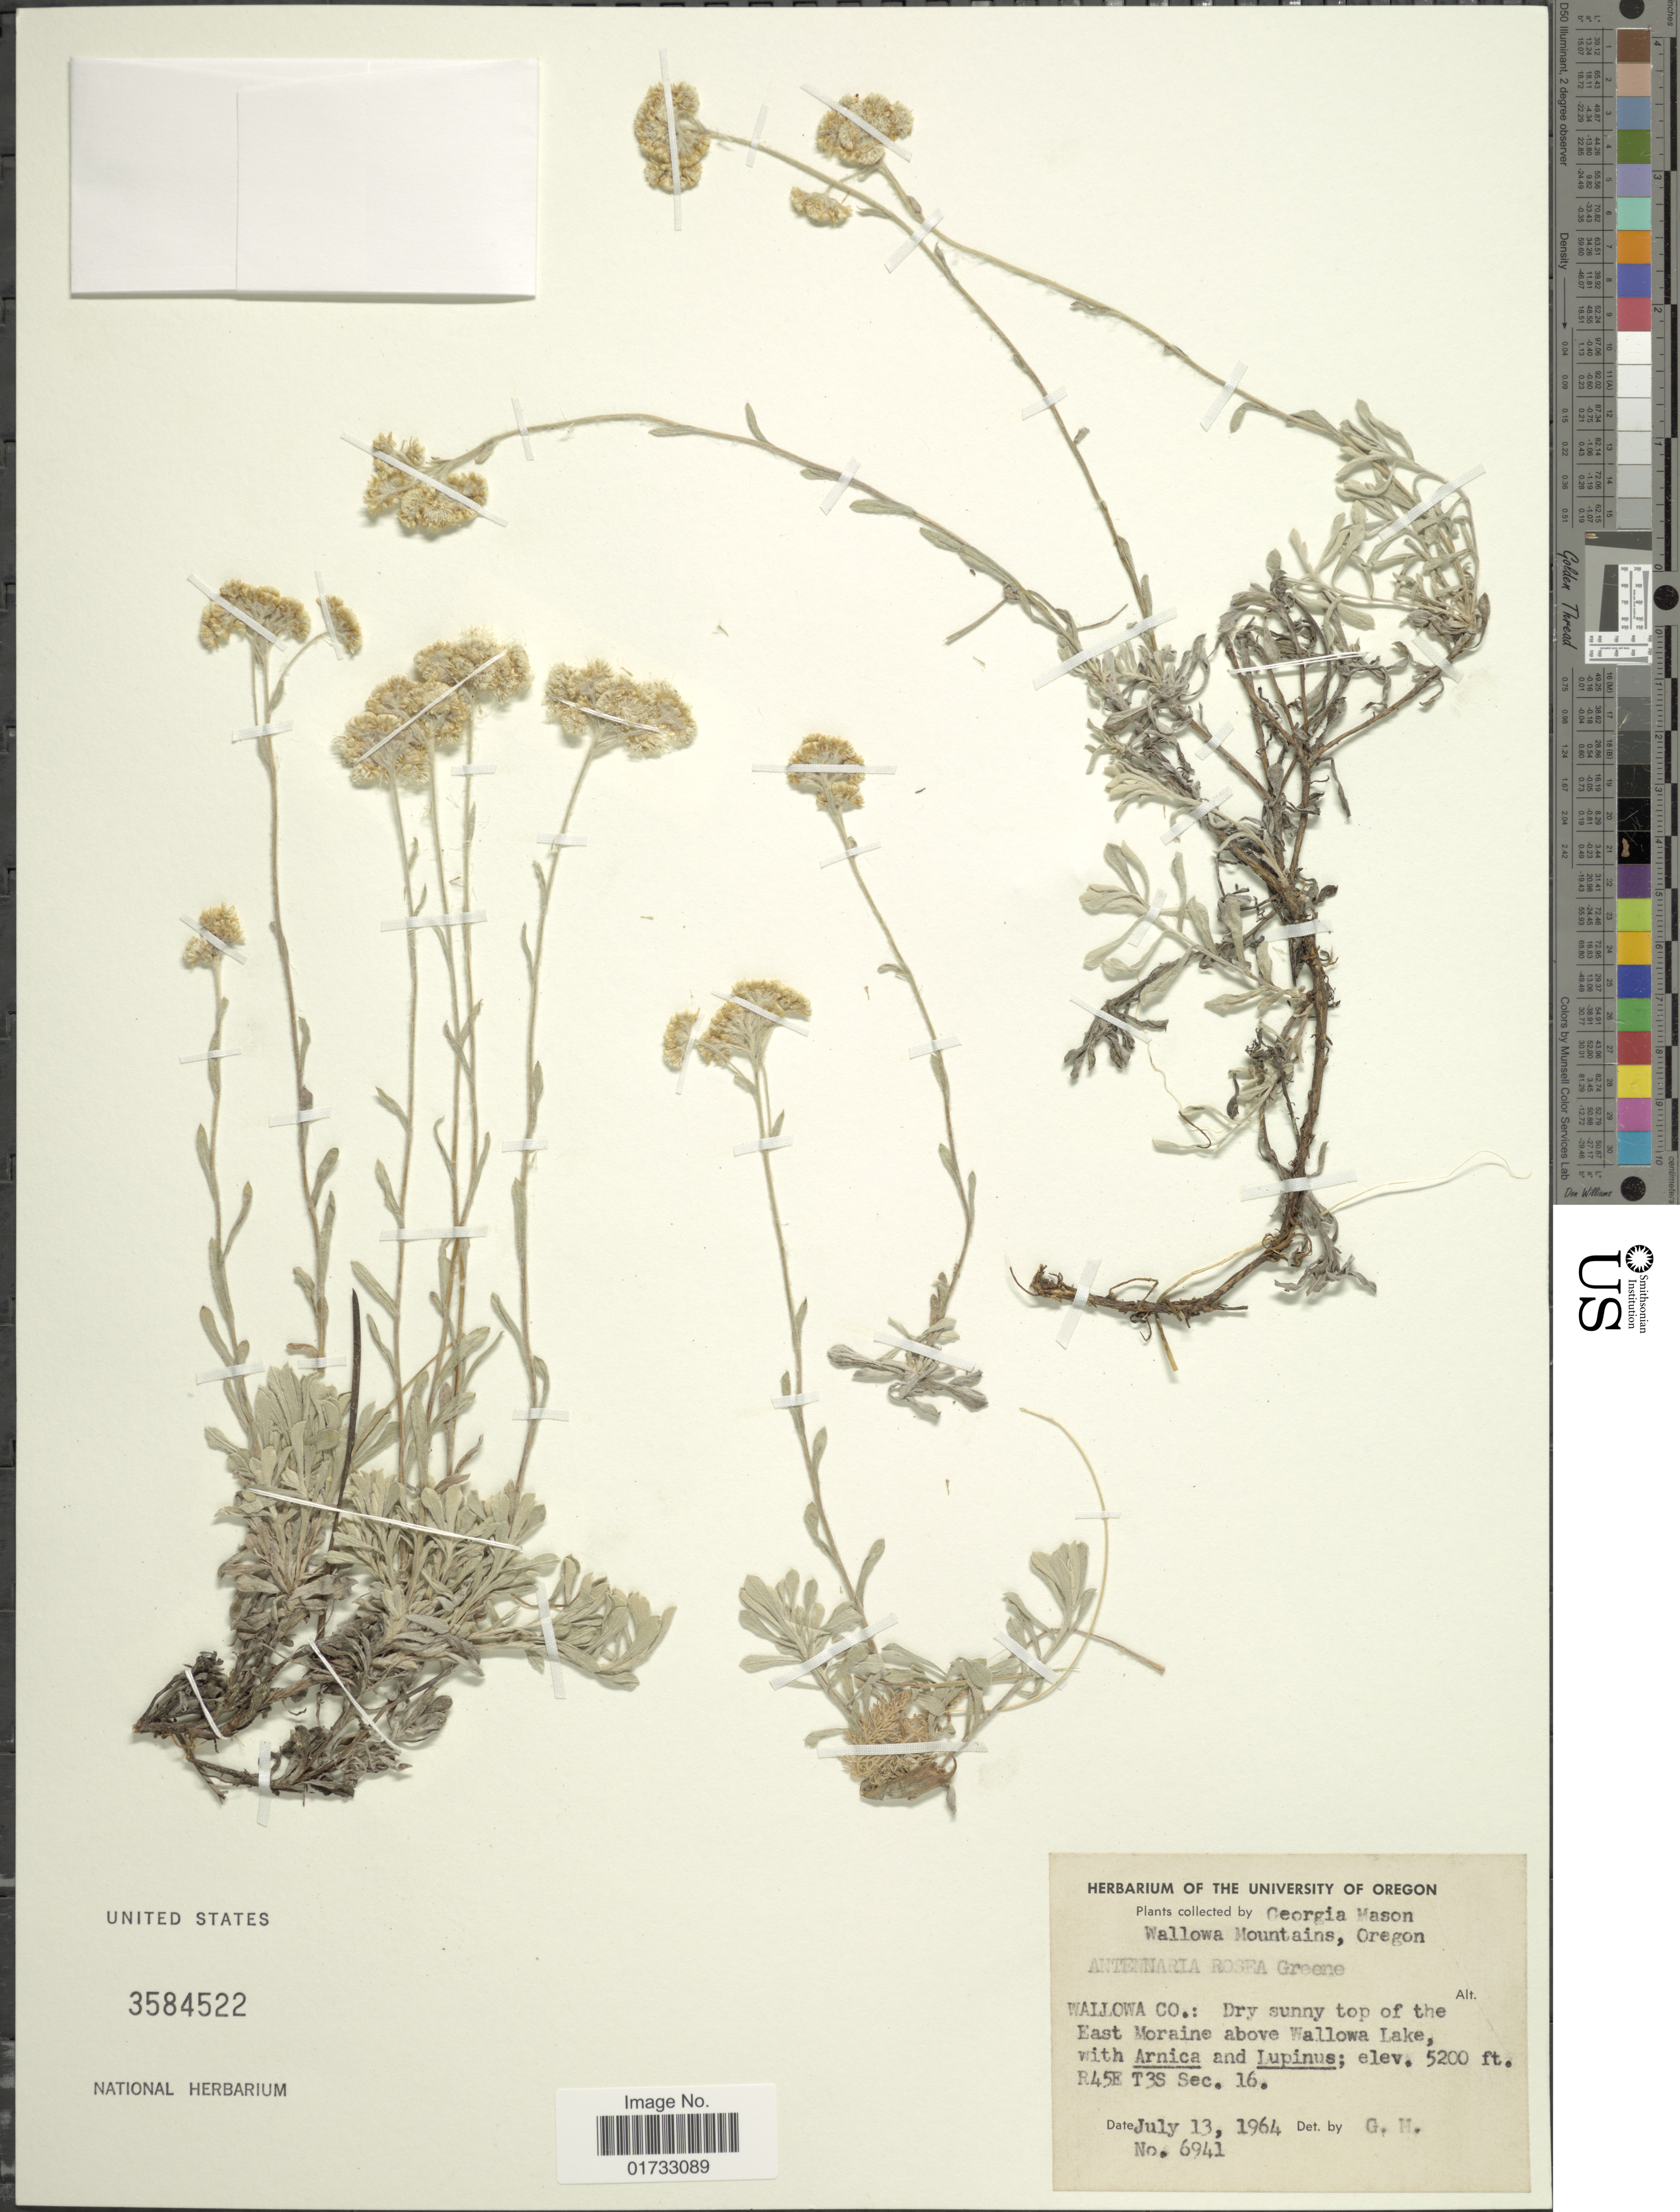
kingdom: Plantae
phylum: Tracheophyta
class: Magnoliopsida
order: Asterales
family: Asteraceae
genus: Antennaria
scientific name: Antennaria rosea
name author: Greene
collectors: G. Mason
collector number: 6941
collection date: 1964-07-13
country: United States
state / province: Oregon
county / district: Wallowa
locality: Wallowa Mountains, Wallowa Co.: dry sunny top of the East Moraine above Wallowa Lake, R45E T3S Sec. 16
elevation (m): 1585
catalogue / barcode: US 3584522